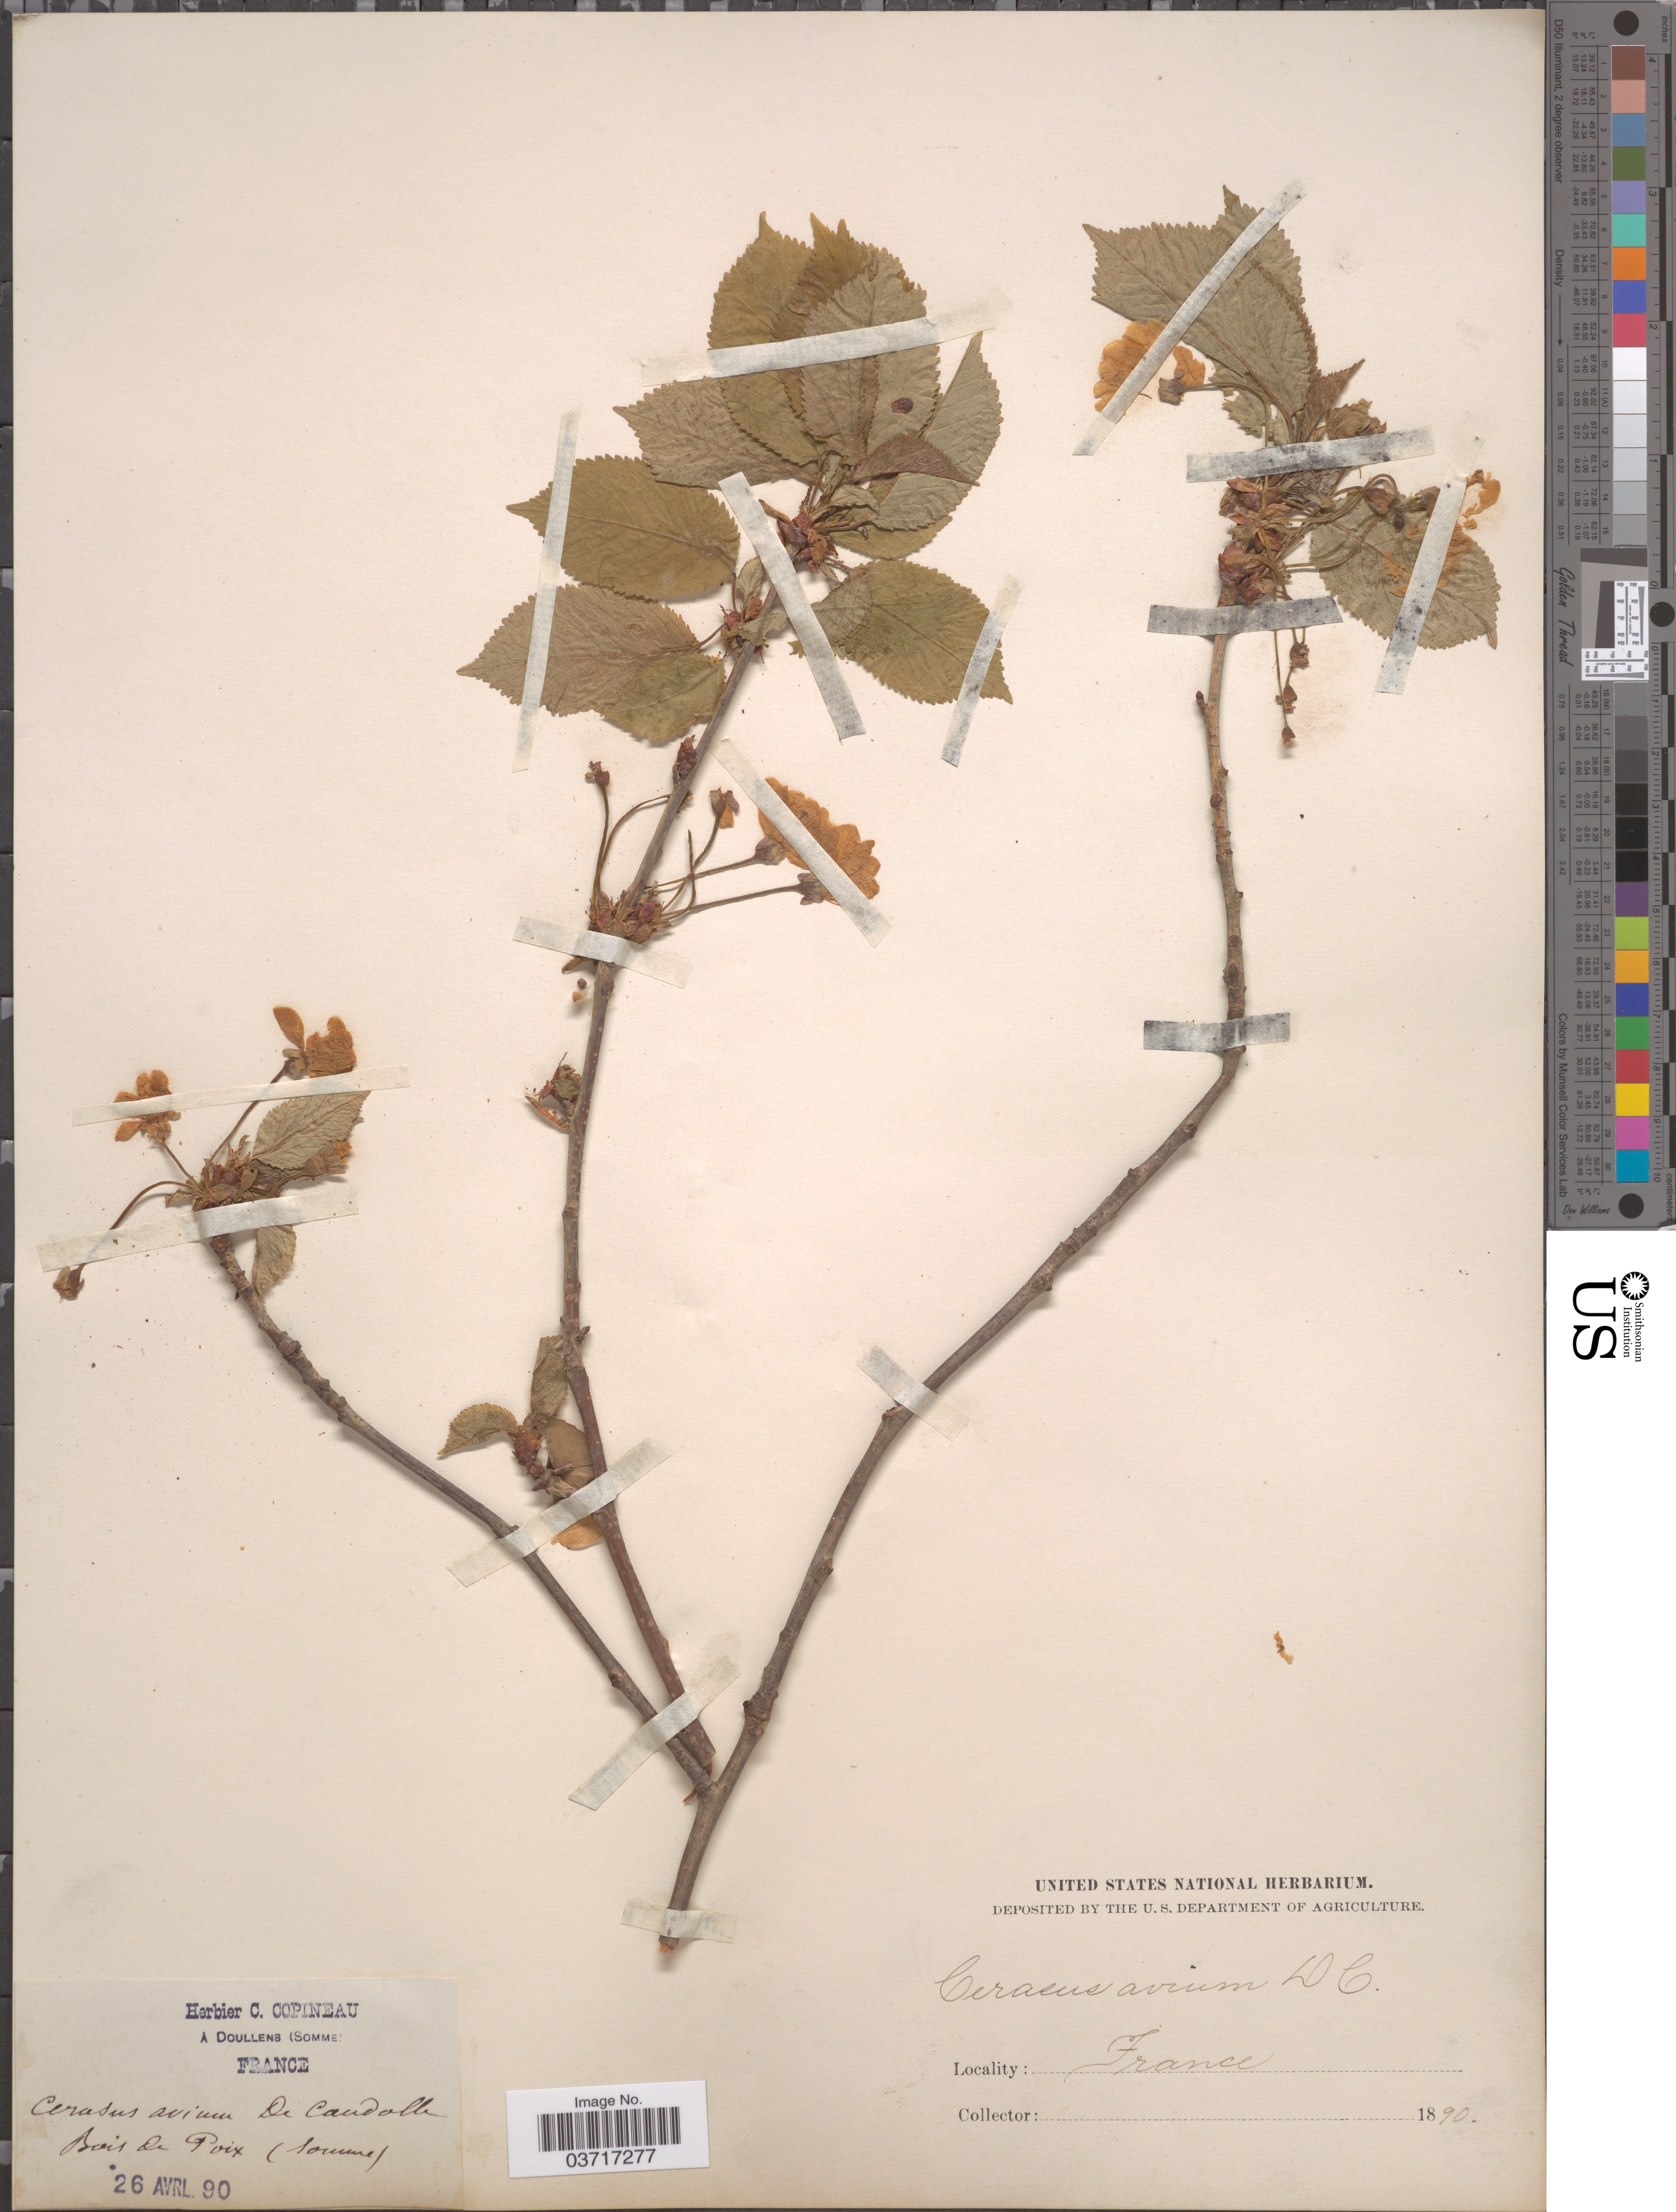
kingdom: Plantae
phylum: Tracheophyta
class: Magnoliopsida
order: Rosales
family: Rosaceae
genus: Prunus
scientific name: Prunus avium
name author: L.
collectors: ex herb. C. Copineau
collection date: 1890-04-26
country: France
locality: Bois De Poix (Somme).